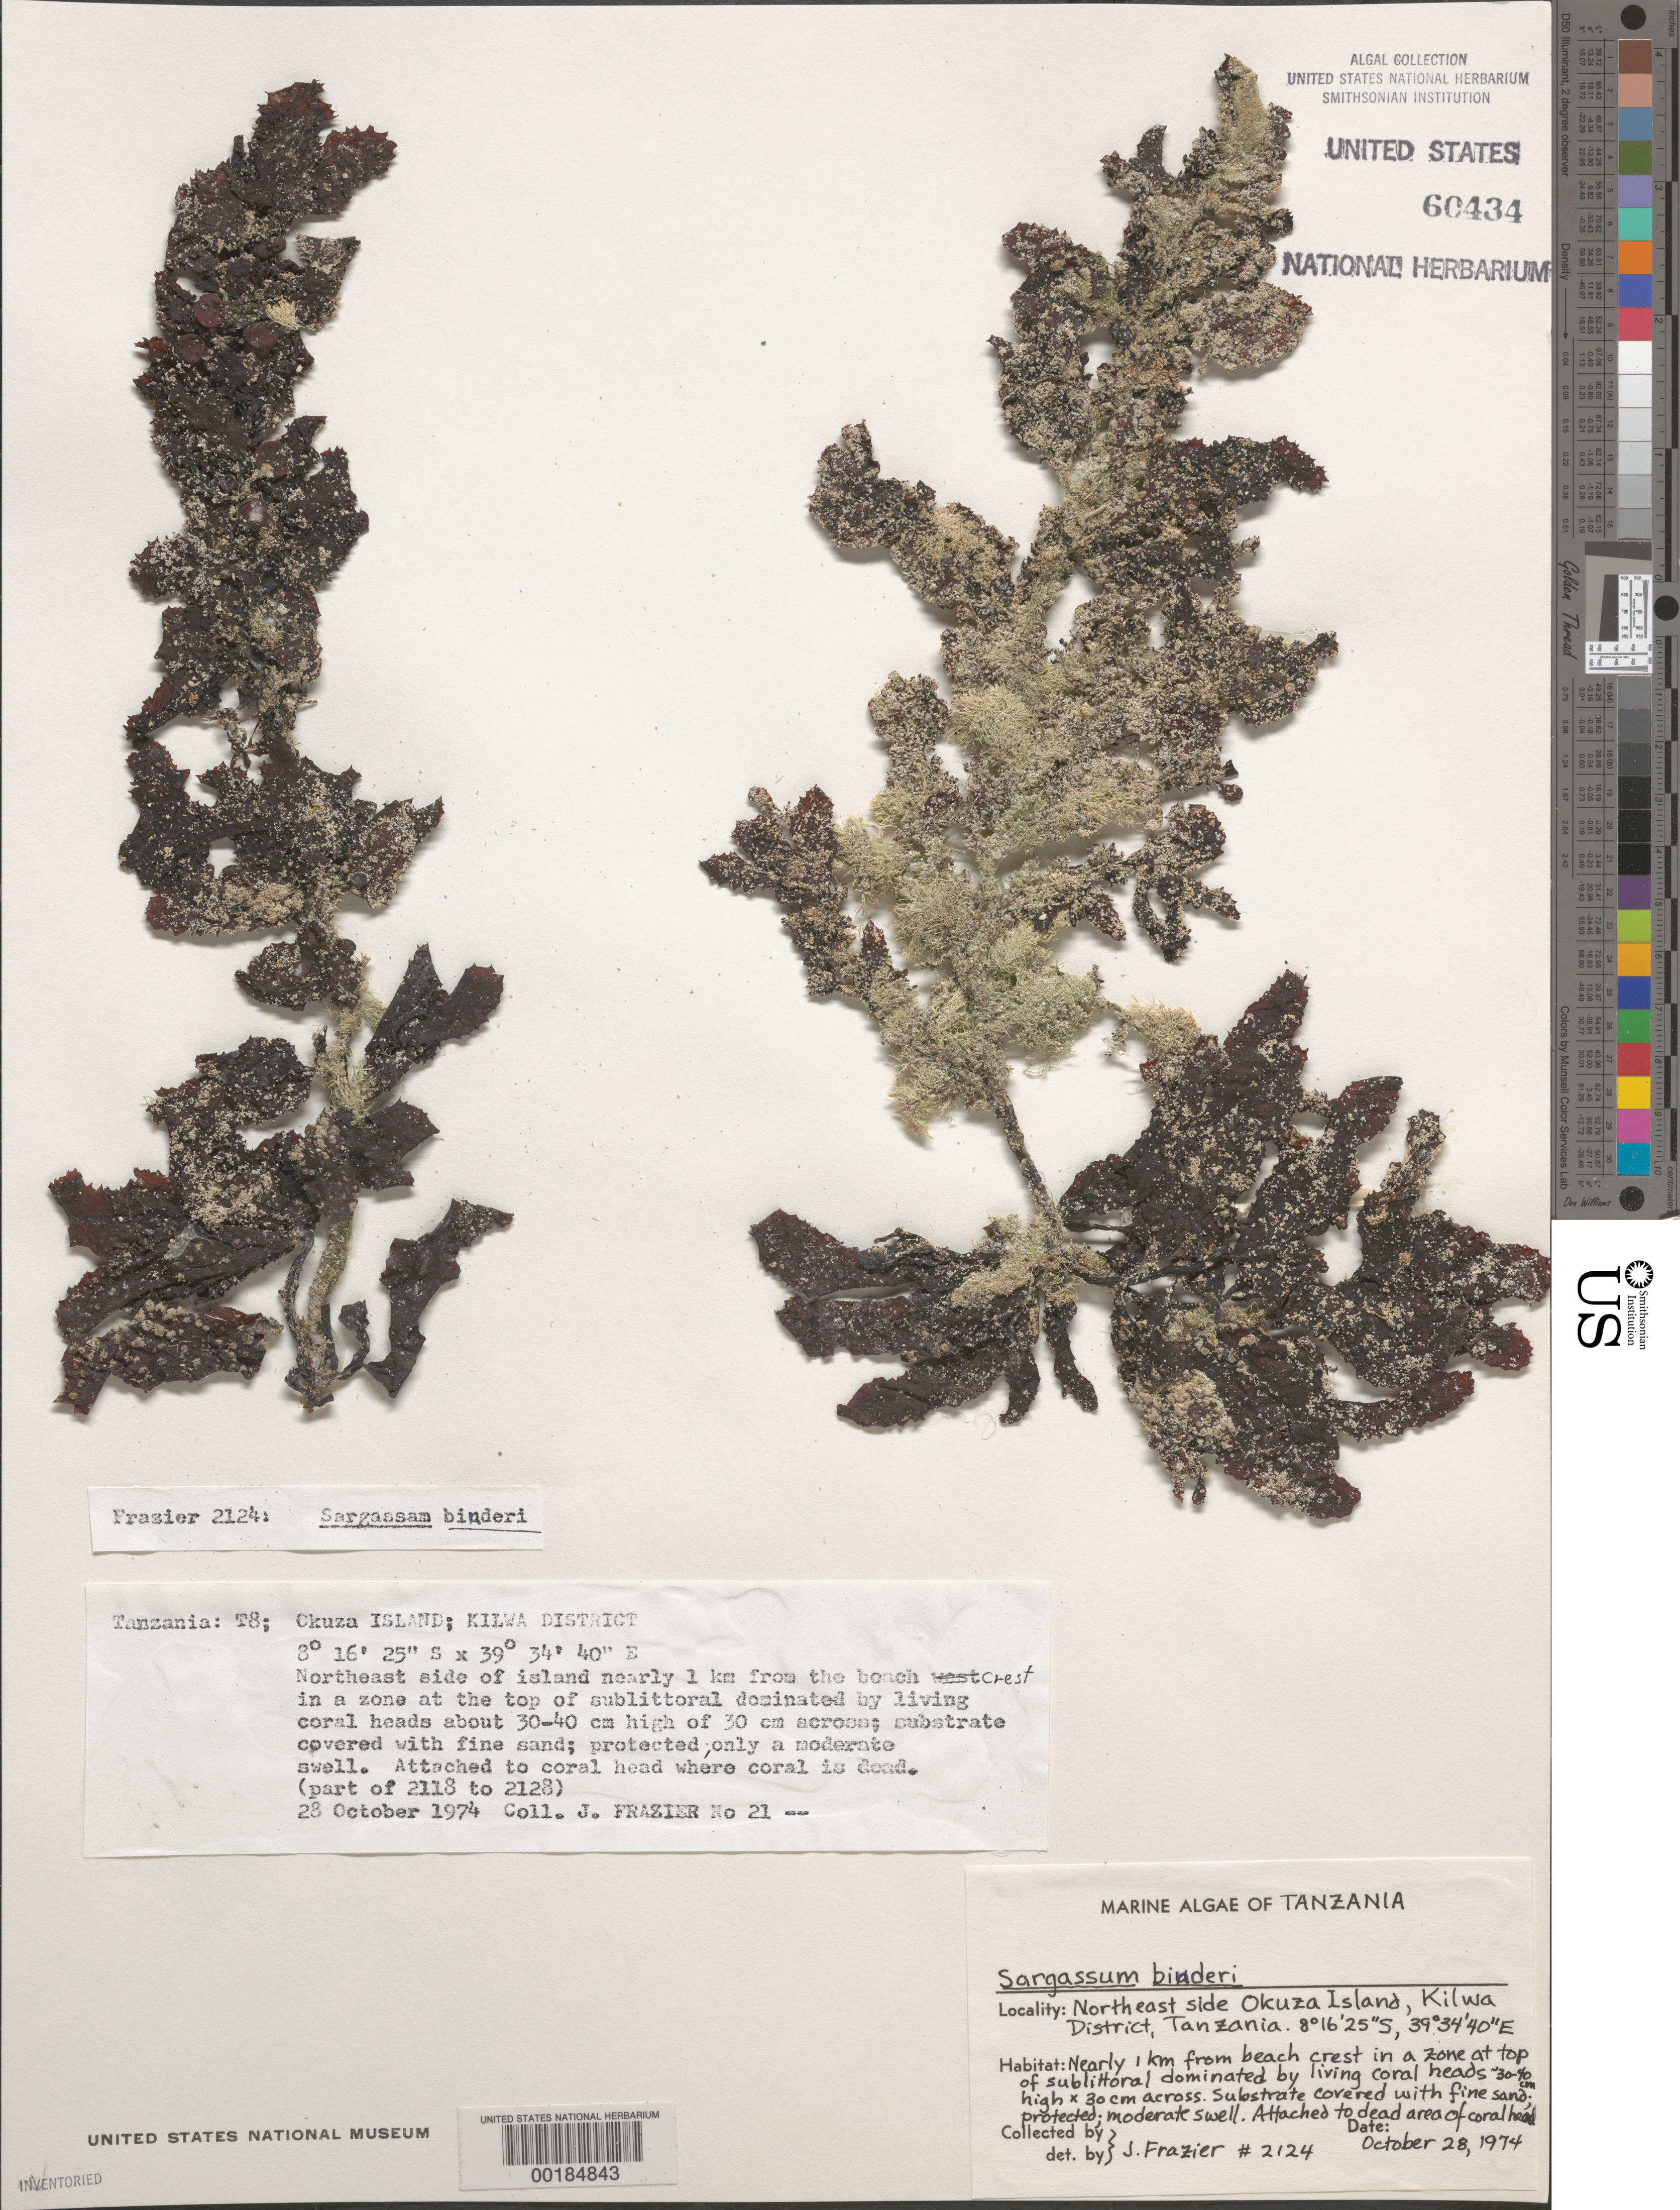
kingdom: Chromista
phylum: Ochrophyta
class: Phaeophyceae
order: Fucales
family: Sargassaceae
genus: Sargassum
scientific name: Sargassum aquifolium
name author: (Turner) C. Agardh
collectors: J. Frazier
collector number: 2124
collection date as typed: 28 Oct 1974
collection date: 1974-10-28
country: Tanzania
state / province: Mtwara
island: Okuza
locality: Okuza island, kilwa district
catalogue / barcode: US 60434